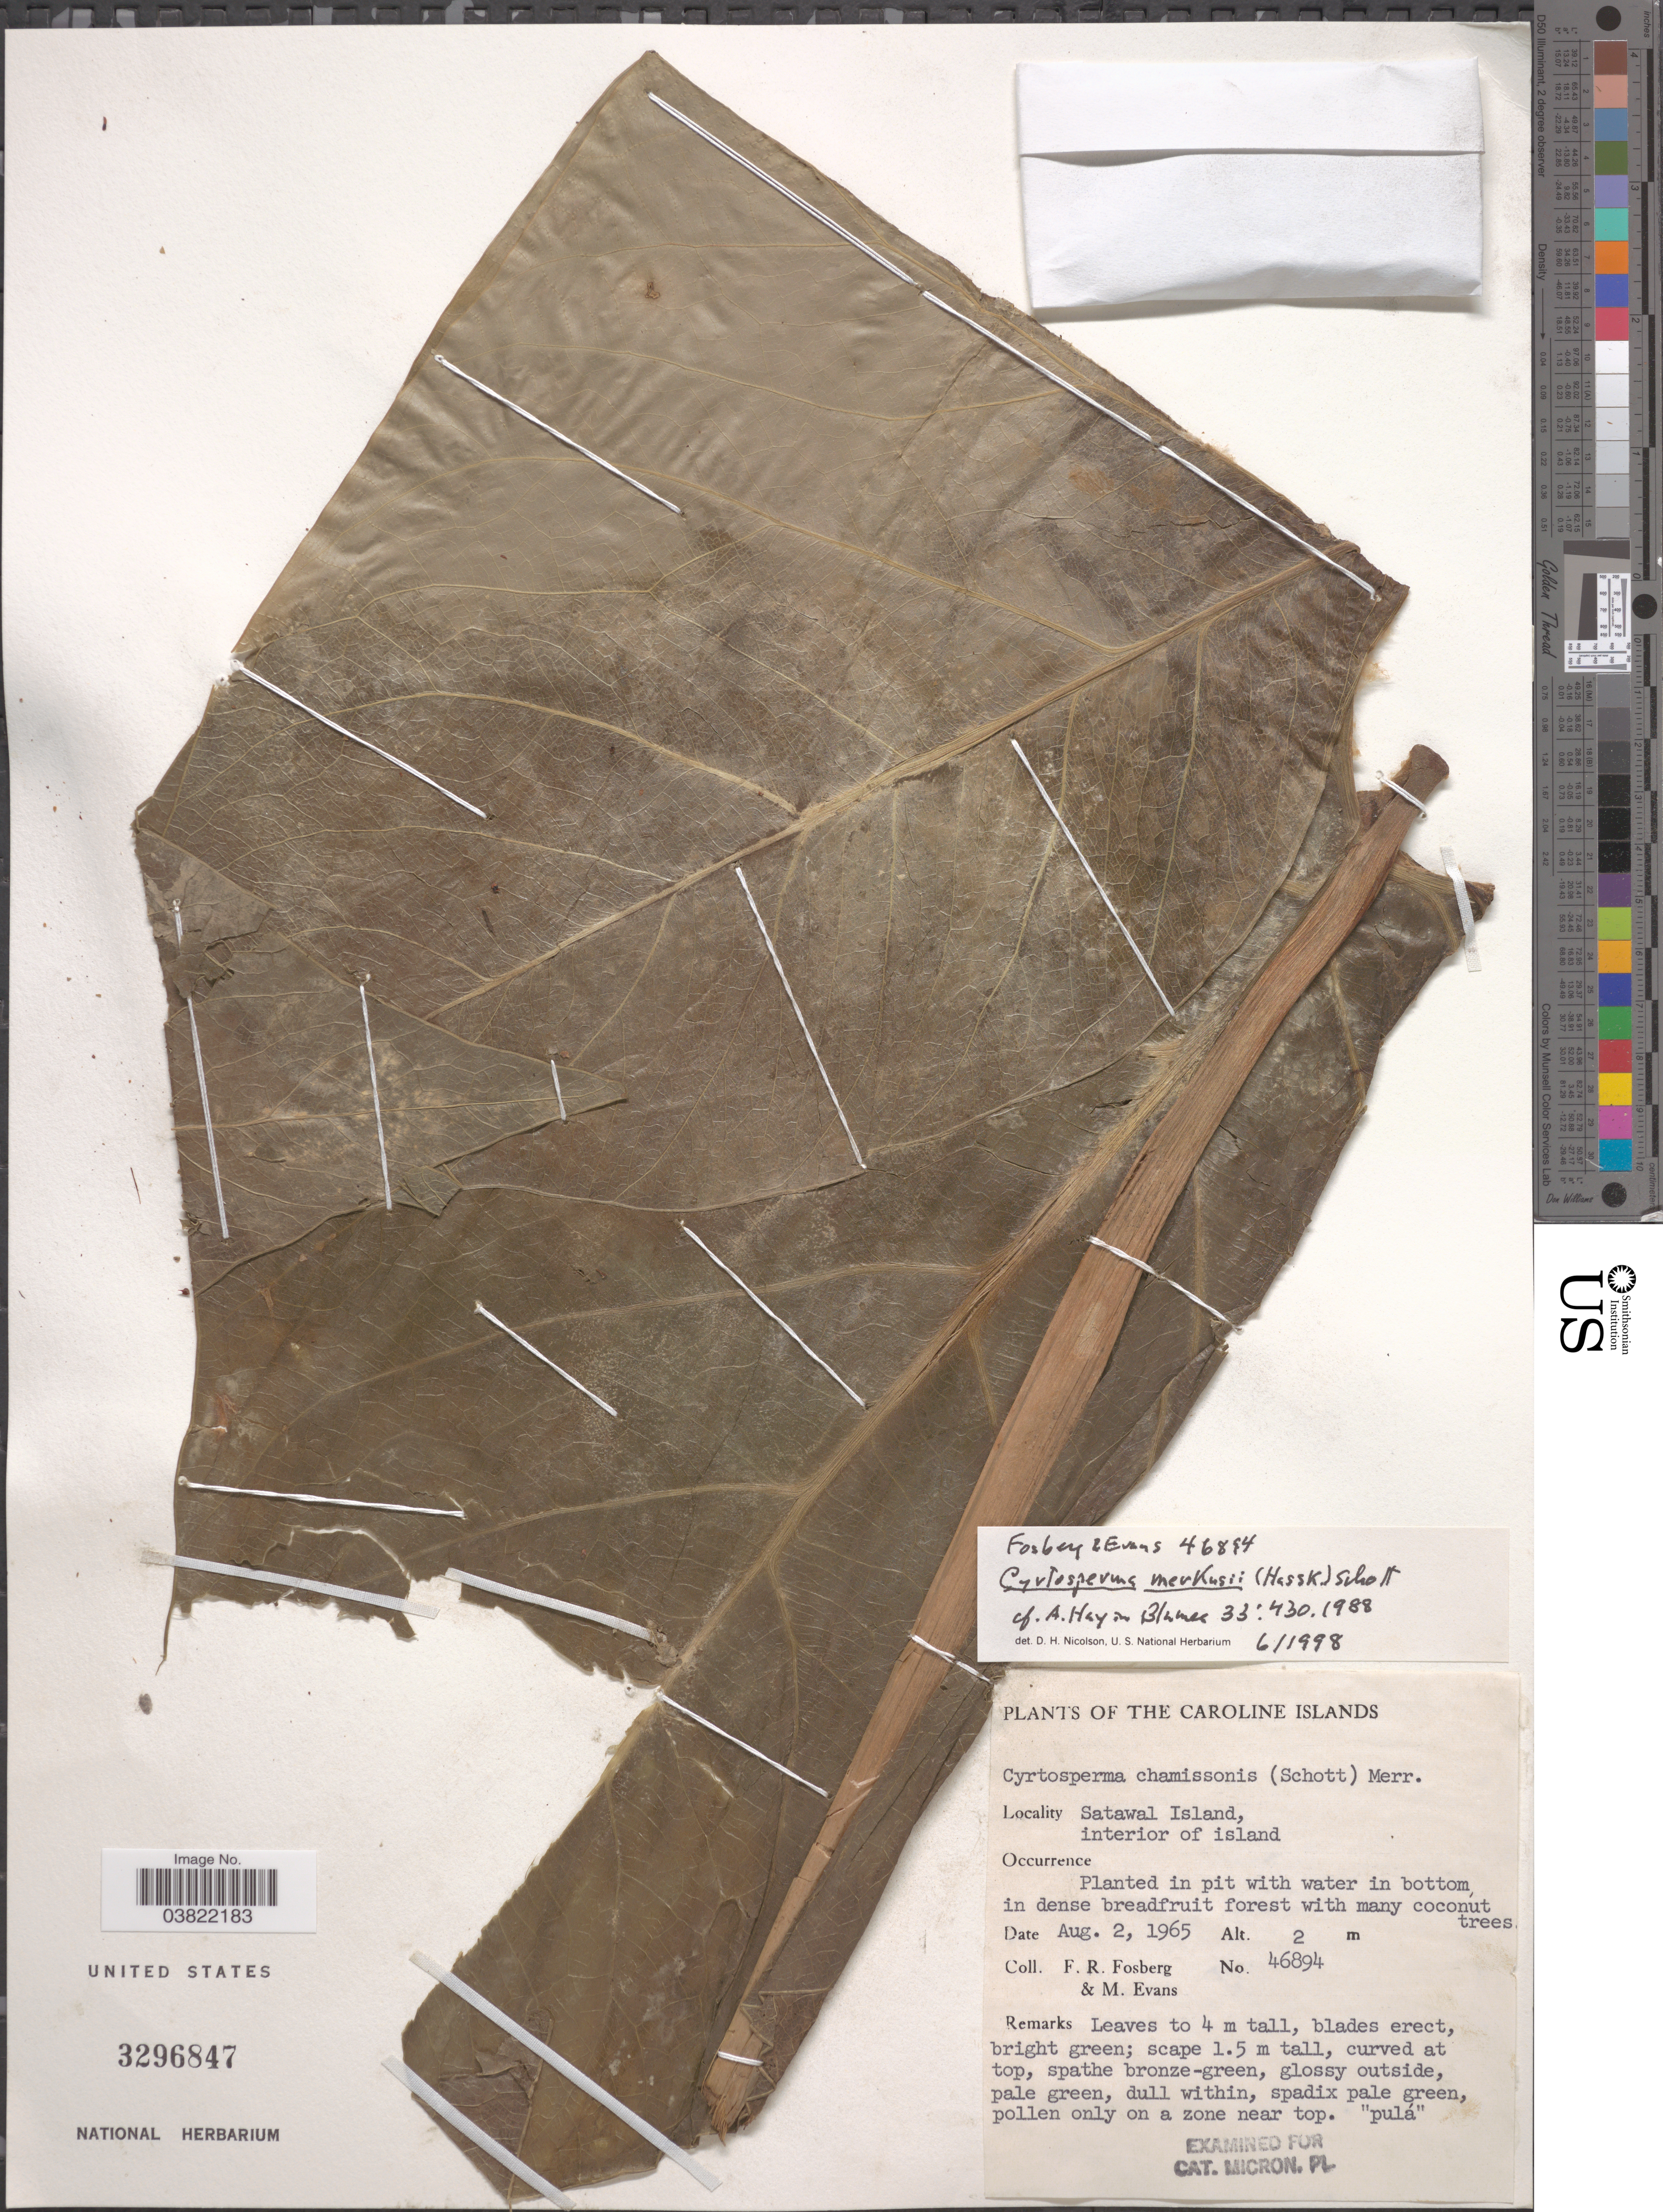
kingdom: Plantae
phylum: Tracheophyta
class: Liliopsida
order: Alismatales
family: Araceae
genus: Cyrtosperma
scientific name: Cyrtosperma merkusii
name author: (Hassk.) Schott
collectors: F. R. Fosberg & M. Evans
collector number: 46894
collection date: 1965-08-02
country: Micronesia, Federated States of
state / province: Yap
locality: The Caroline Islands. Satawal Island, interior of island.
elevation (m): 2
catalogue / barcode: US 3296847